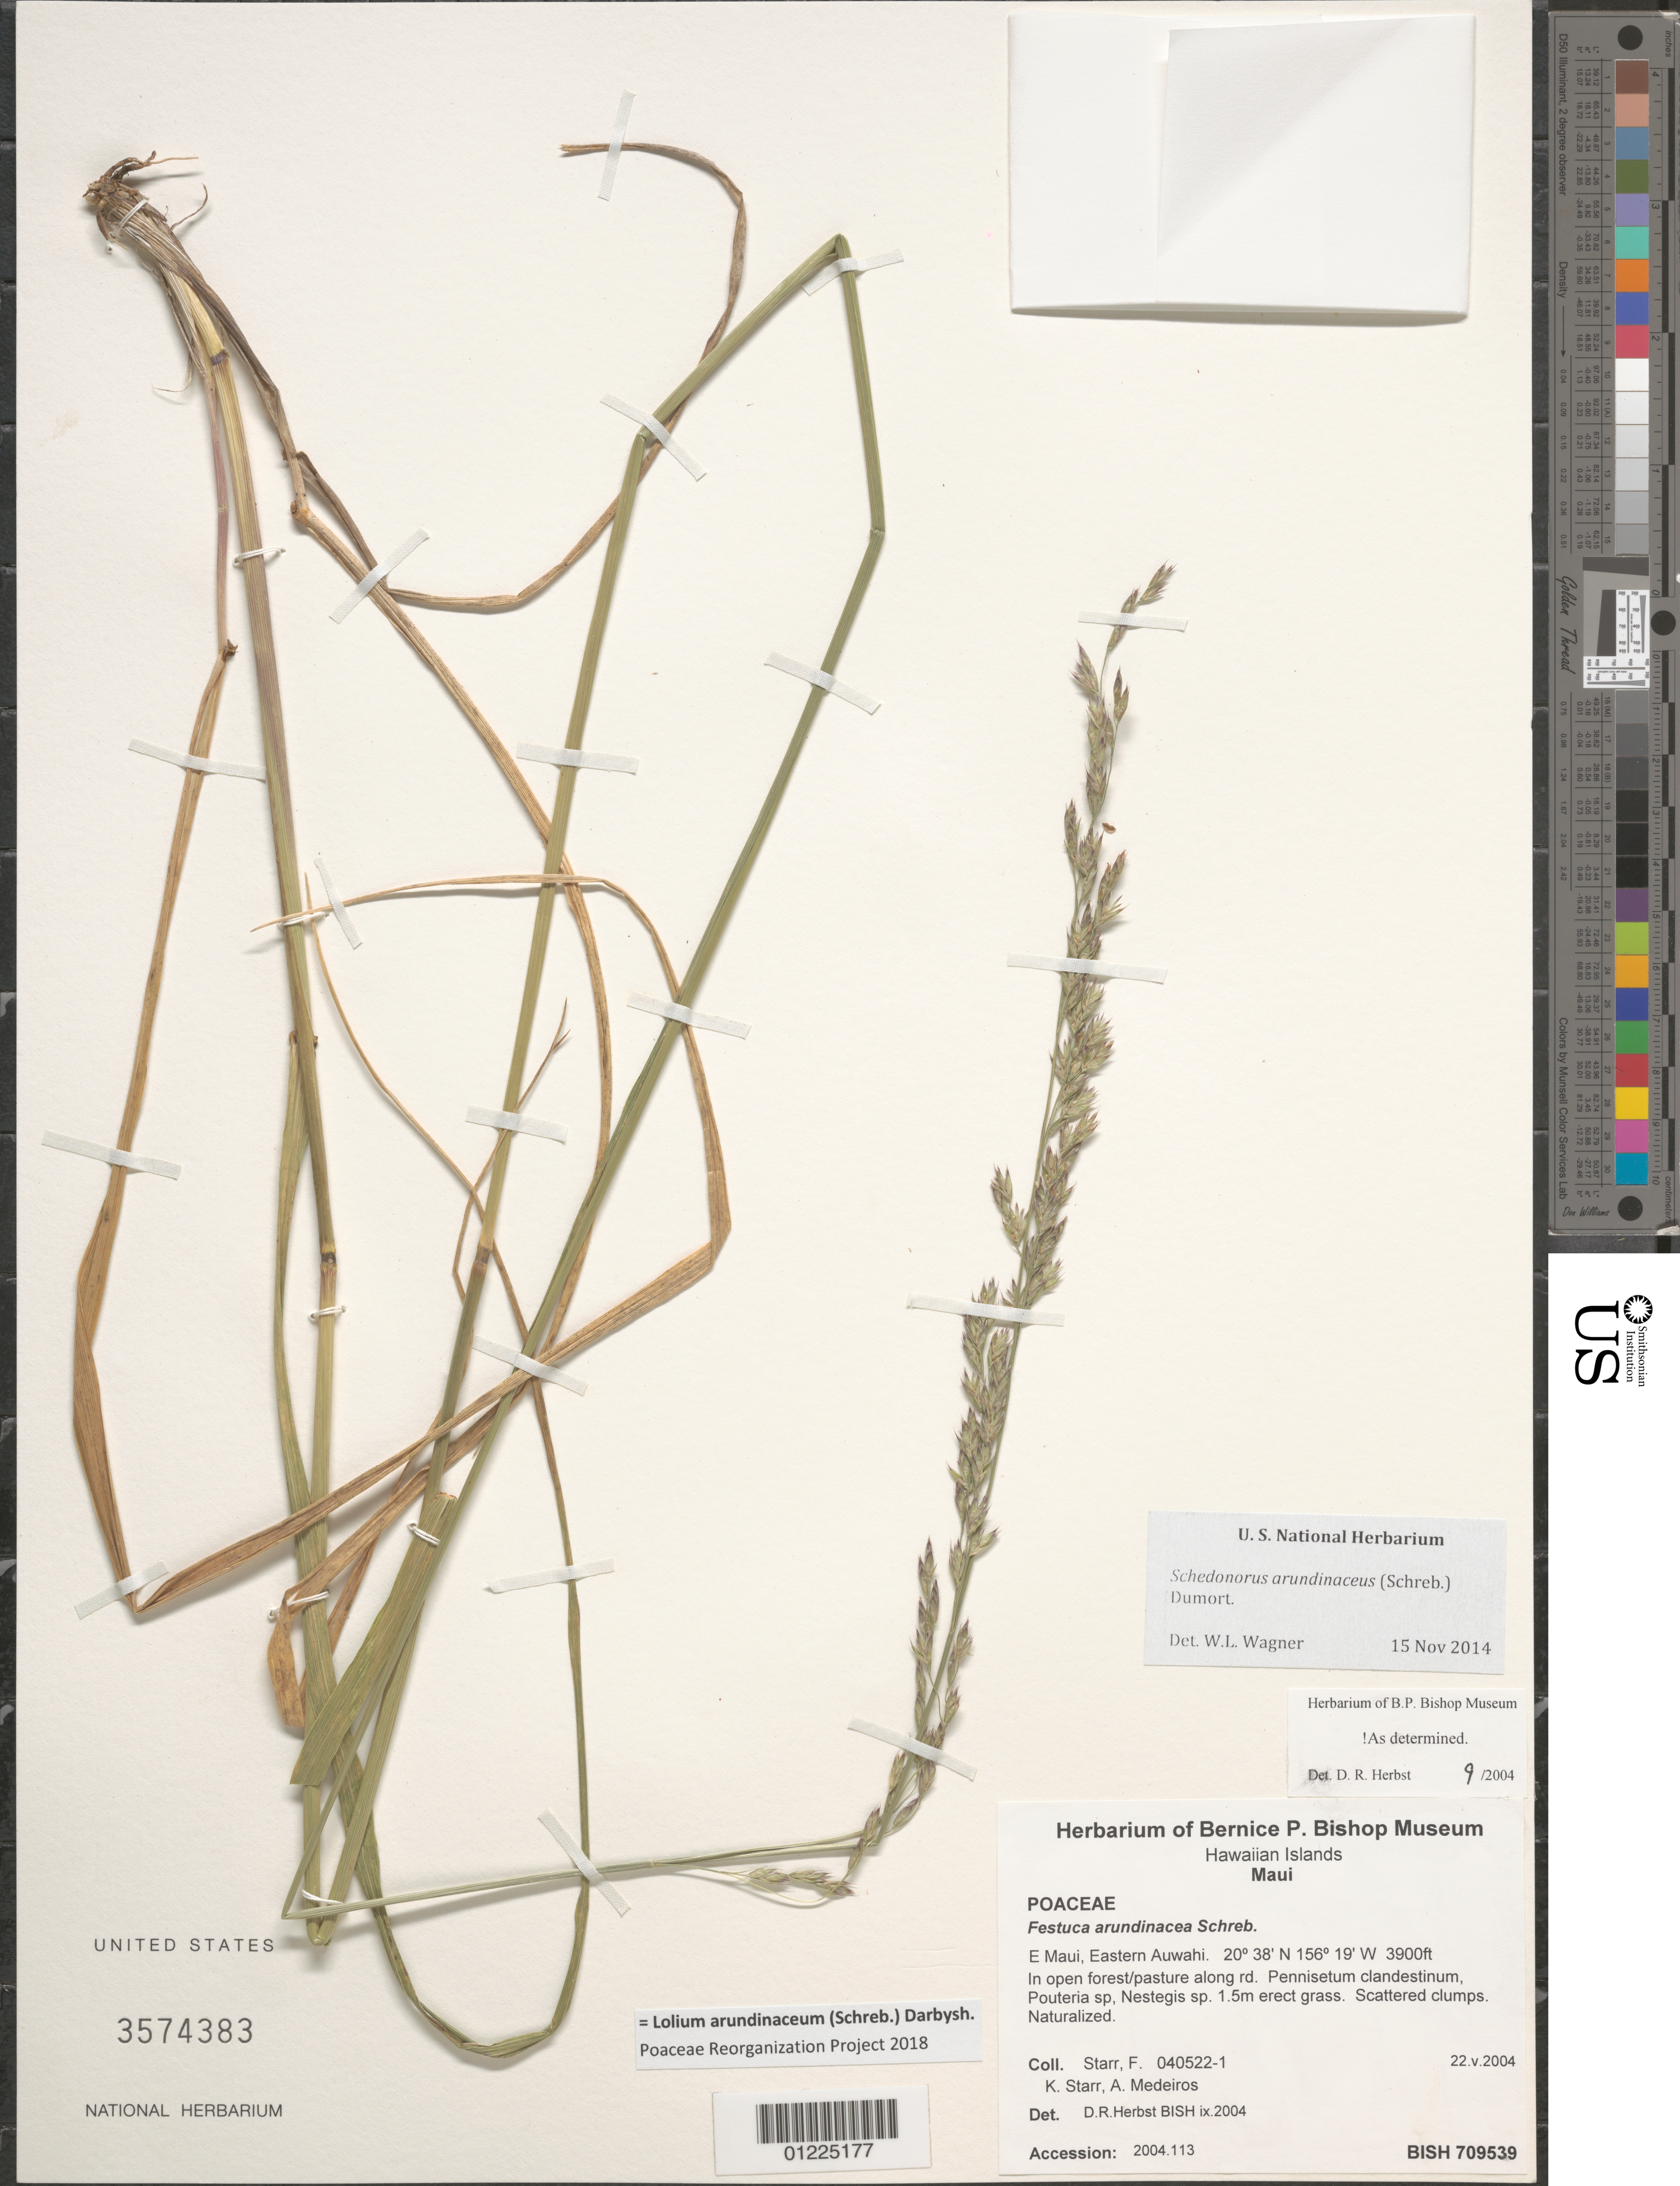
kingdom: Plantae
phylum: Tracheophyta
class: Liliopsida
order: Poales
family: Poaceae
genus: Lolium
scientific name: Lolium arundinaceum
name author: (Schreb.) Darbysh.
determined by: Poaceae Reorganization Project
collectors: K. Starr & A. Medeiros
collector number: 040522-1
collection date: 2004-05-22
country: United States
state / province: Hawaii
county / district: Maui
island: Maui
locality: E. Maui, Eastern Auwahi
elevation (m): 1189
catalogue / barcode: US 3574383